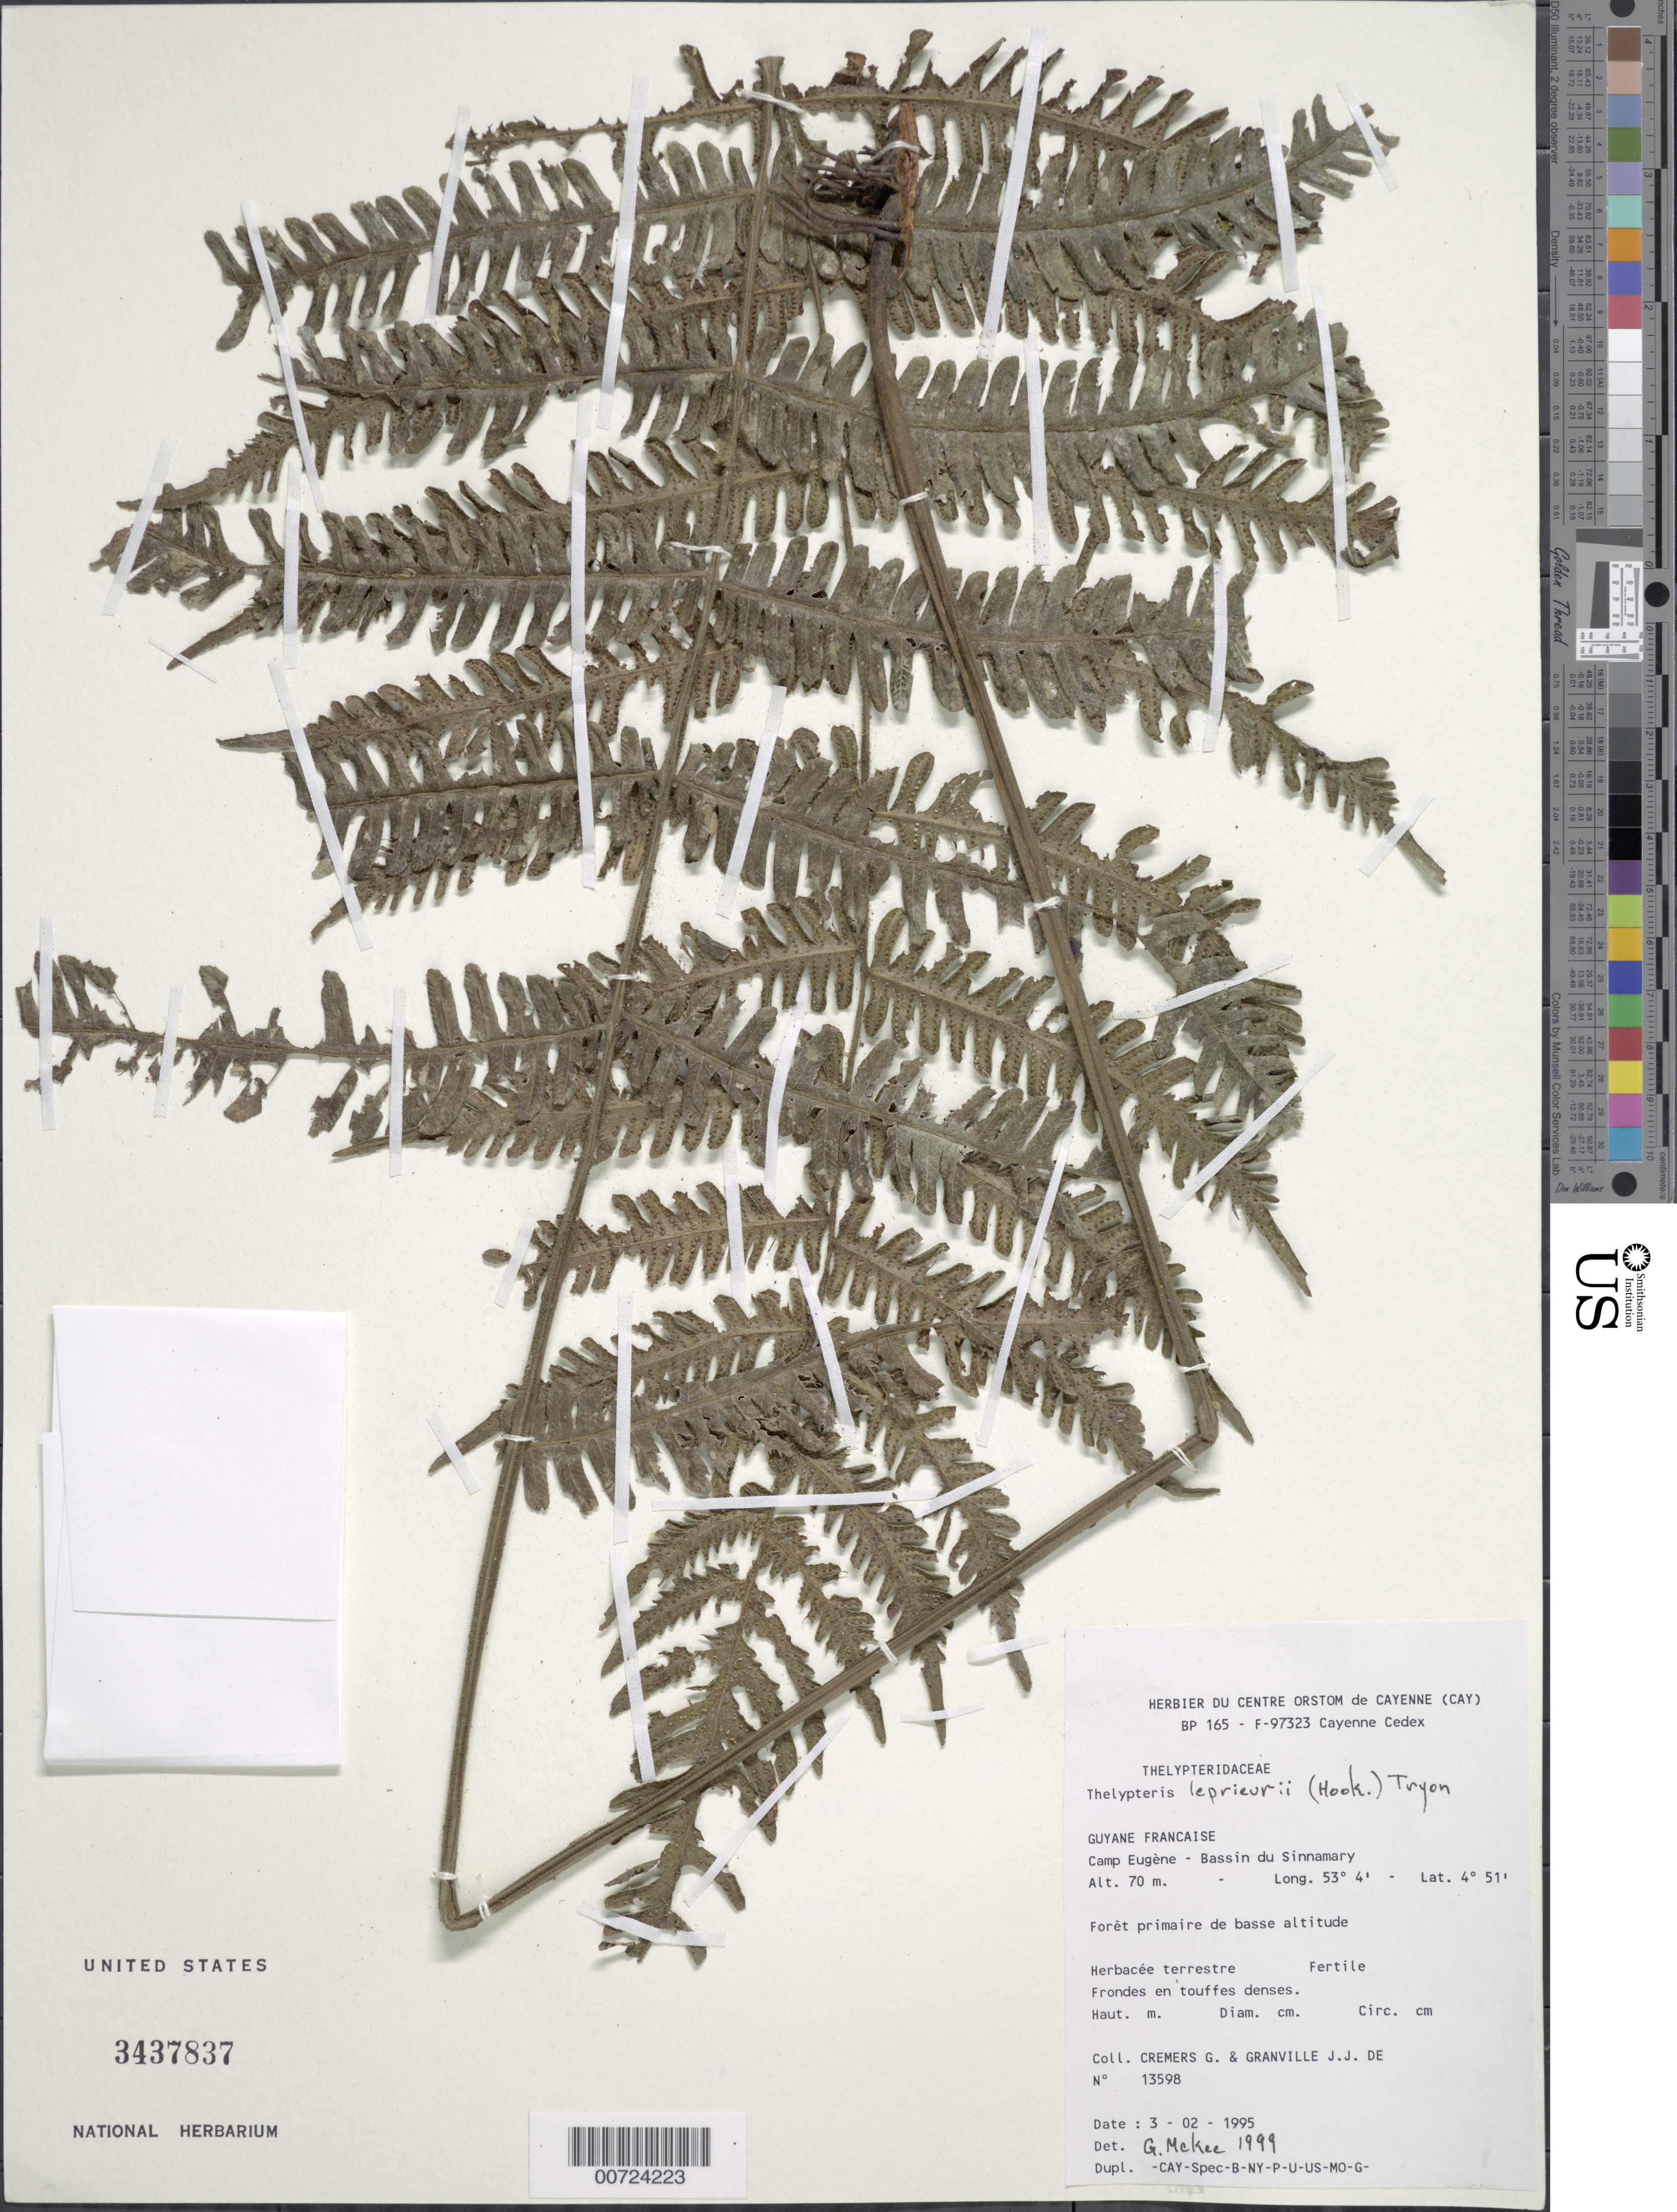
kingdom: Plantae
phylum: Tracheophyta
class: Polypodiopsida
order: Polypodiales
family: Thelypteridaceae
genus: Steiropteris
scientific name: Steiropteris leprieurii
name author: (Hook. f.) Pic. Serm.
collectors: G. Cremers & J.-J. de Granville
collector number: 13598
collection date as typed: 3-Feb-95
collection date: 1995-02-03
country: French Guiana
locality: Camp Eugène, Bassin du Sinnamary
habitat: Low primary forest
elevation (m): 70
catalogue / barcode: US 3437837